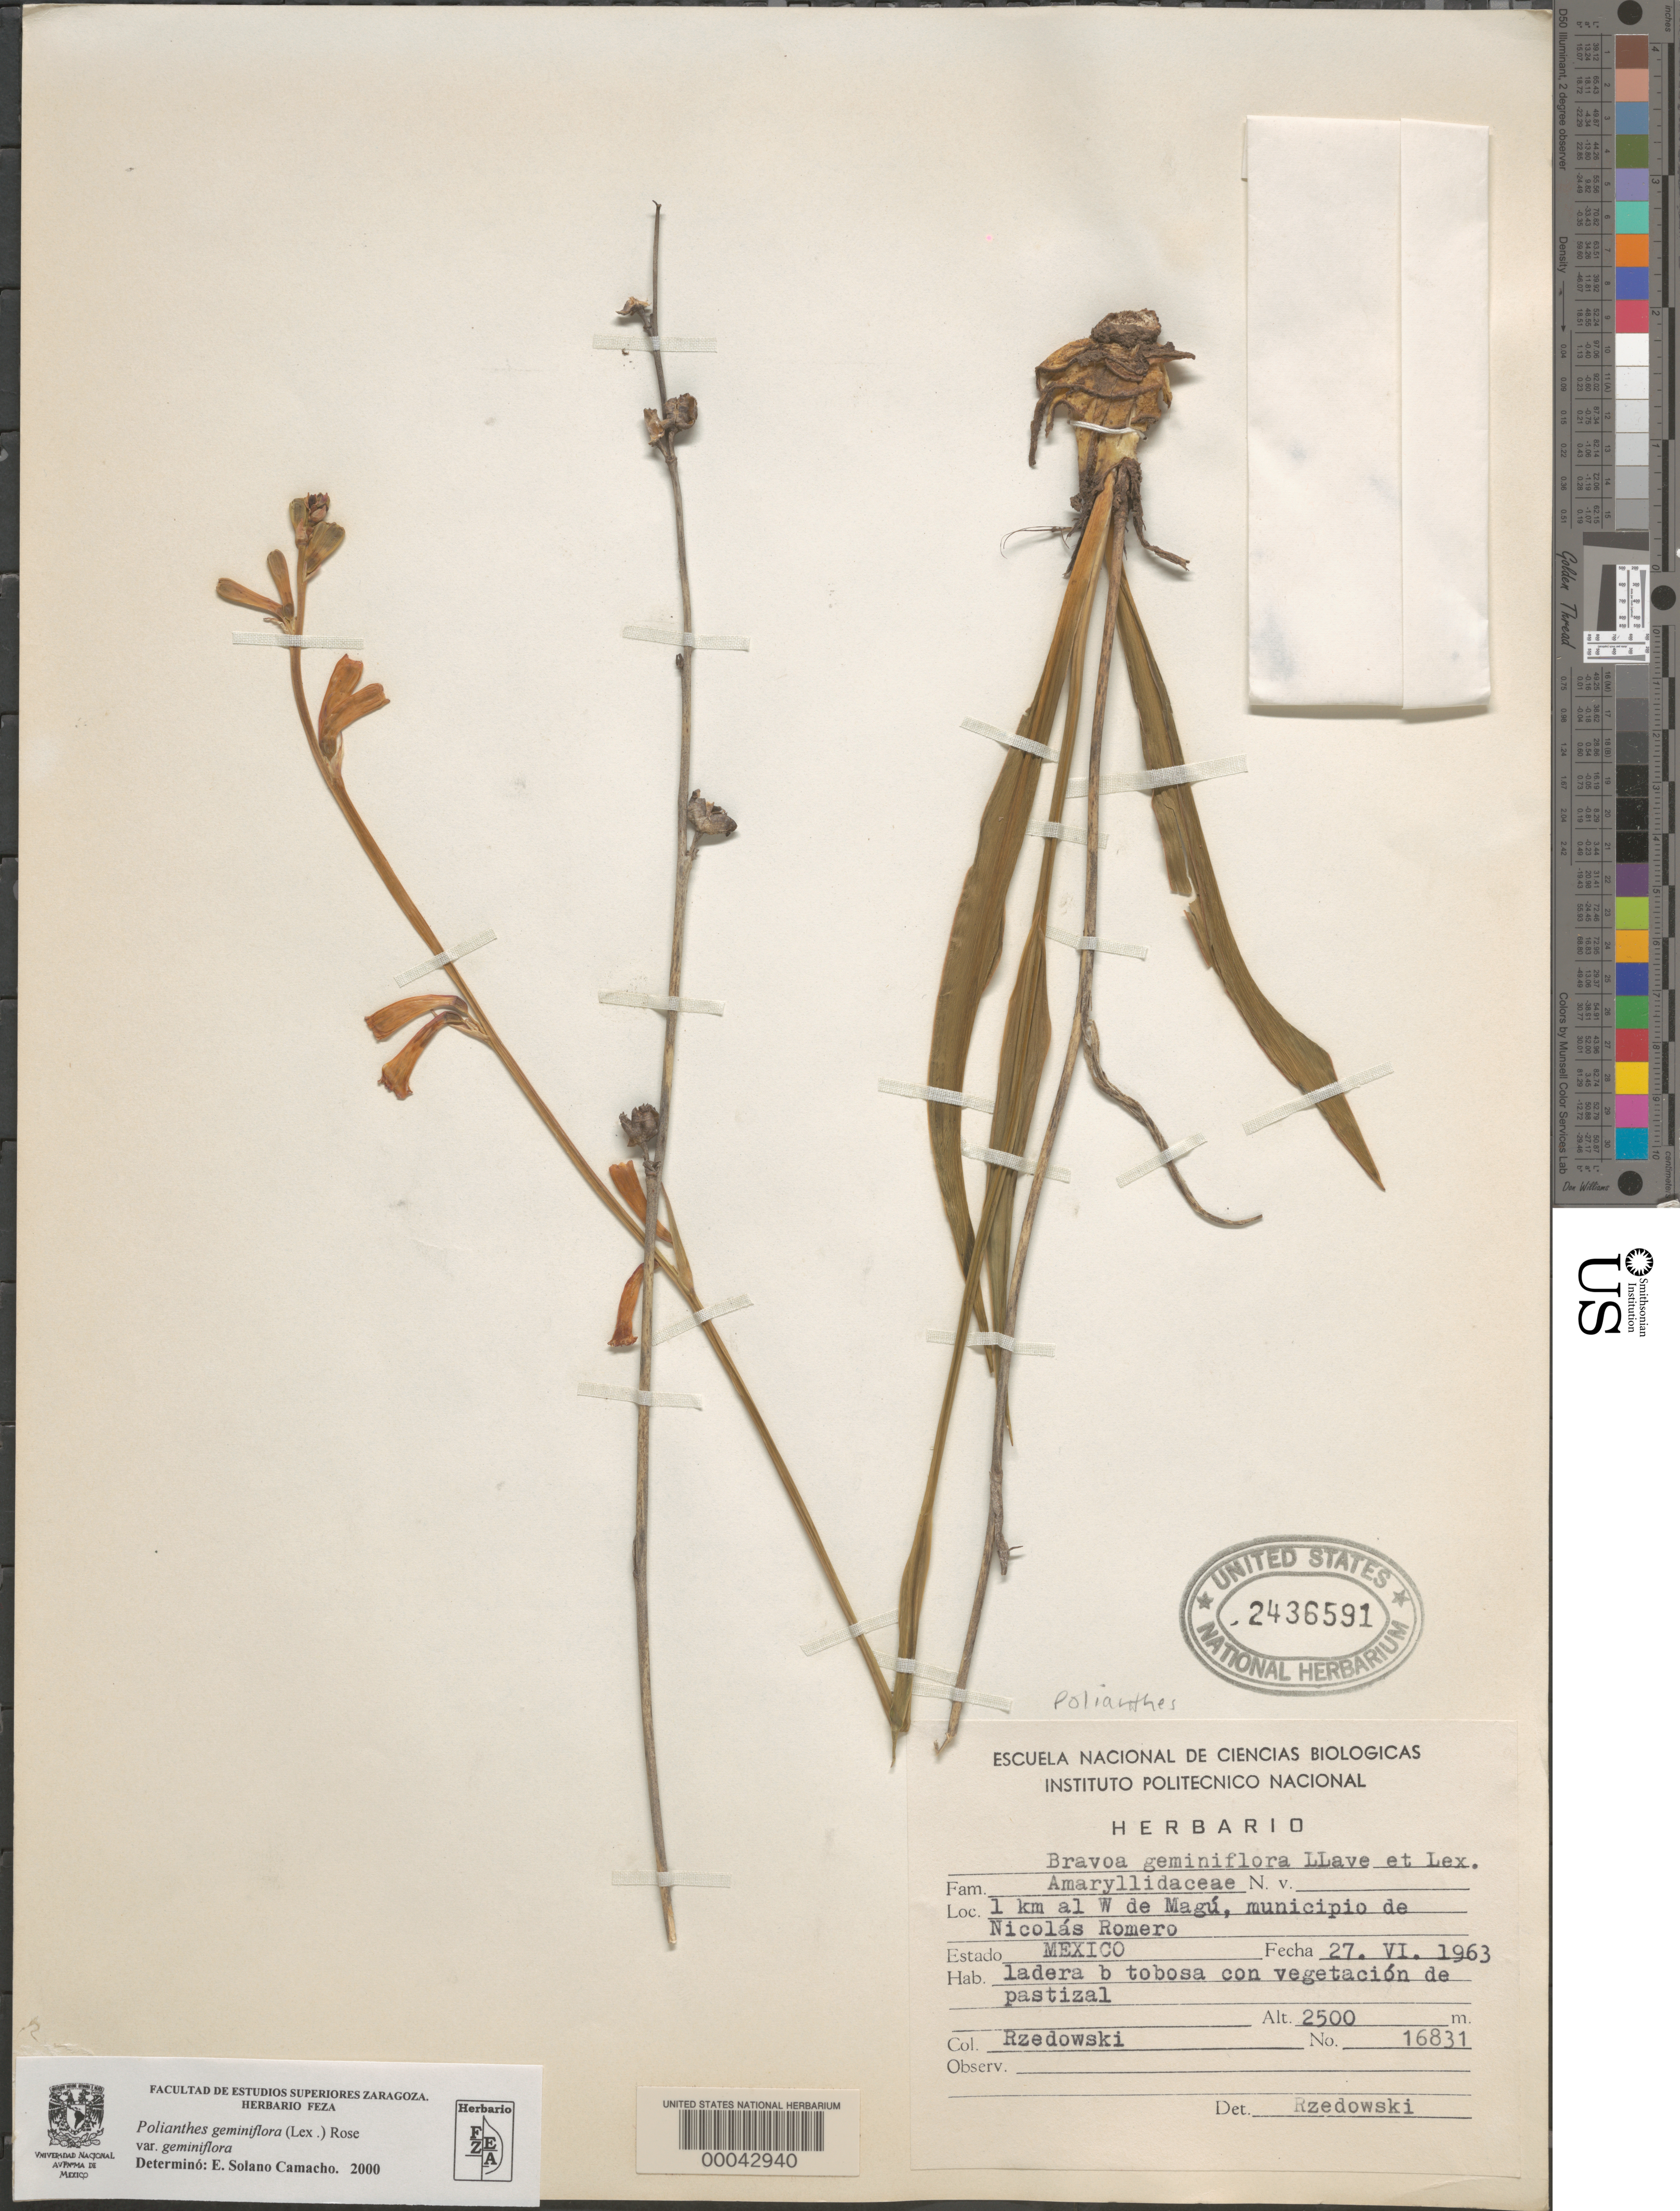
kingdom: Plantae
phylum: Tracheophyta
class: Liliopsida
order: Asparagales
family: Asparagaceae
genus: Polianthes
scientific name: Polianthes geminiflora var. geminiflora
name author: (Lex.) Rose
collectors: J. Rzedowski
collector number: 16831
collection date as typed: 27 Jun 1963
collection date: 1963-06-27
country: Mexico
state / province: México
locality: W of Magu, Nicolas Romero.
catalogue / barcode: US 2436591